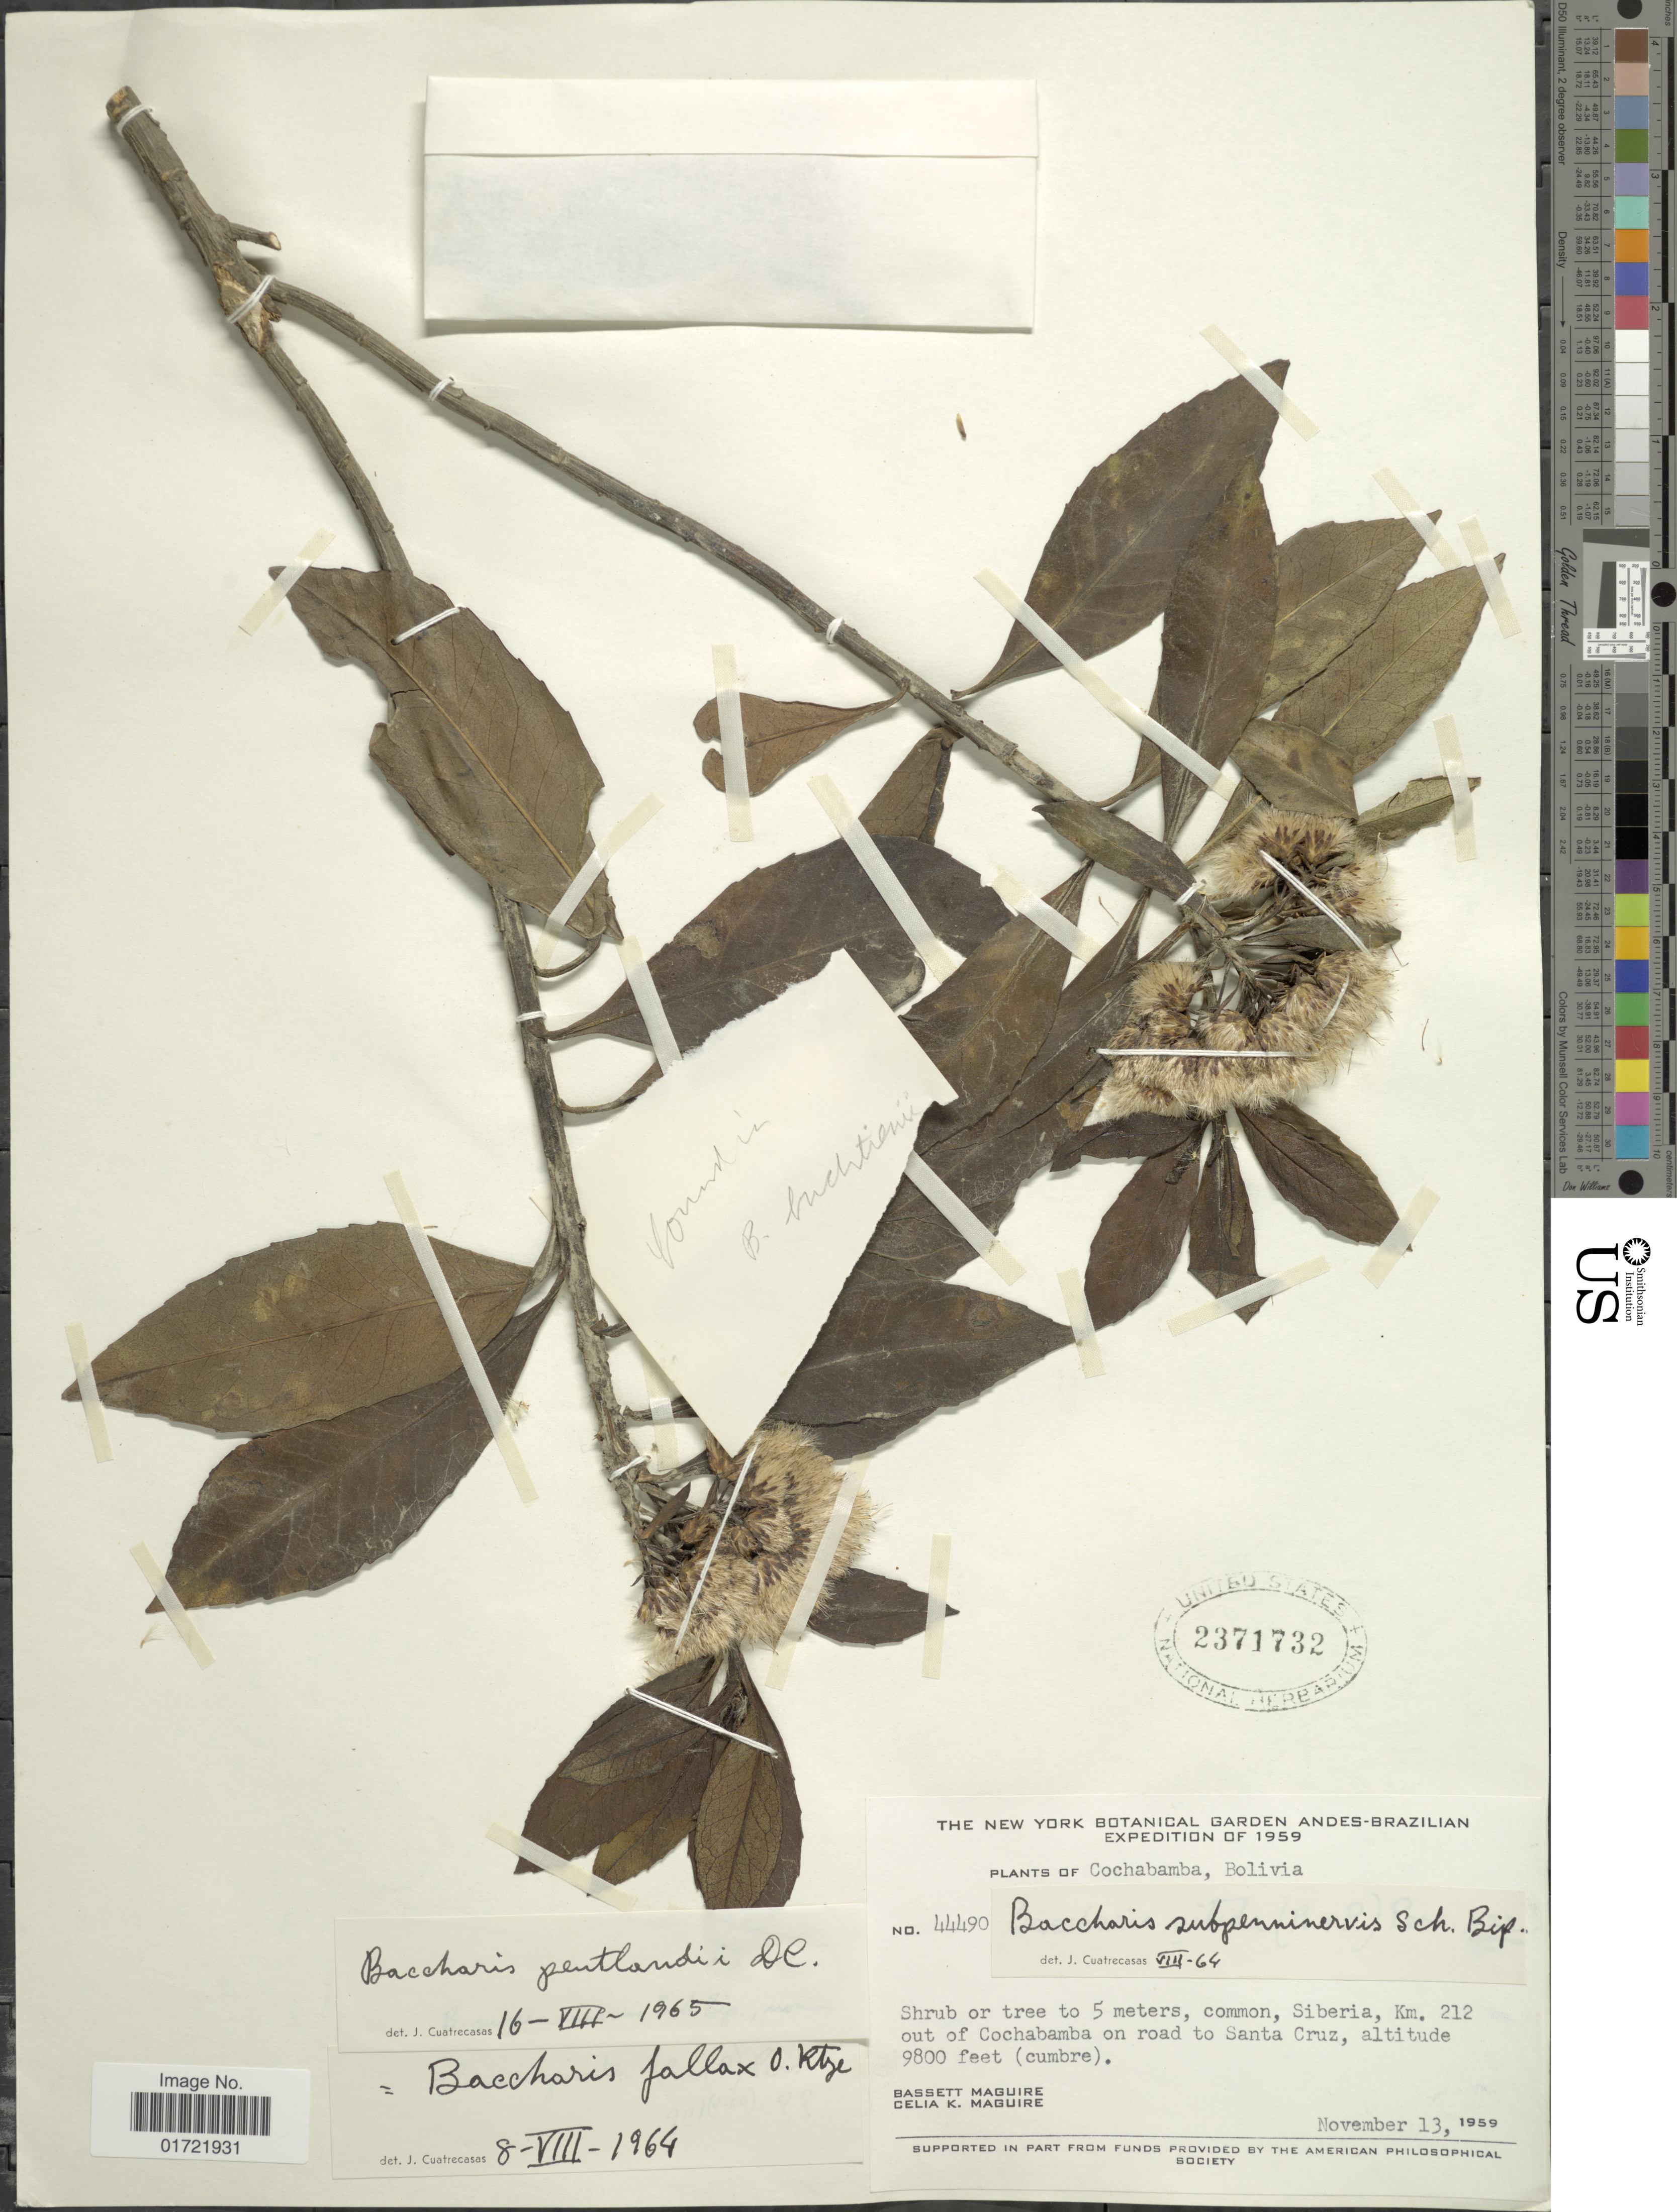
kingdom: Plantae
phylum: Tracheophyta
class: Magnoliopsida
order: Asterales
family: Asteraceae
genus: Baccharis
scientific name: Baccharis buchtienii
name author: H. Rob.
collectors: B. Maguire & C. K. Maguire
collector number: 44490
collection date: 1959-11-13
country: Bolivia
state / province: Cochabamba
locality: Siberia, Km. 212 out of Cochabamba on road to Santa Cruz.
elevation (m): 2987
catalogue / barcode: US 2371732